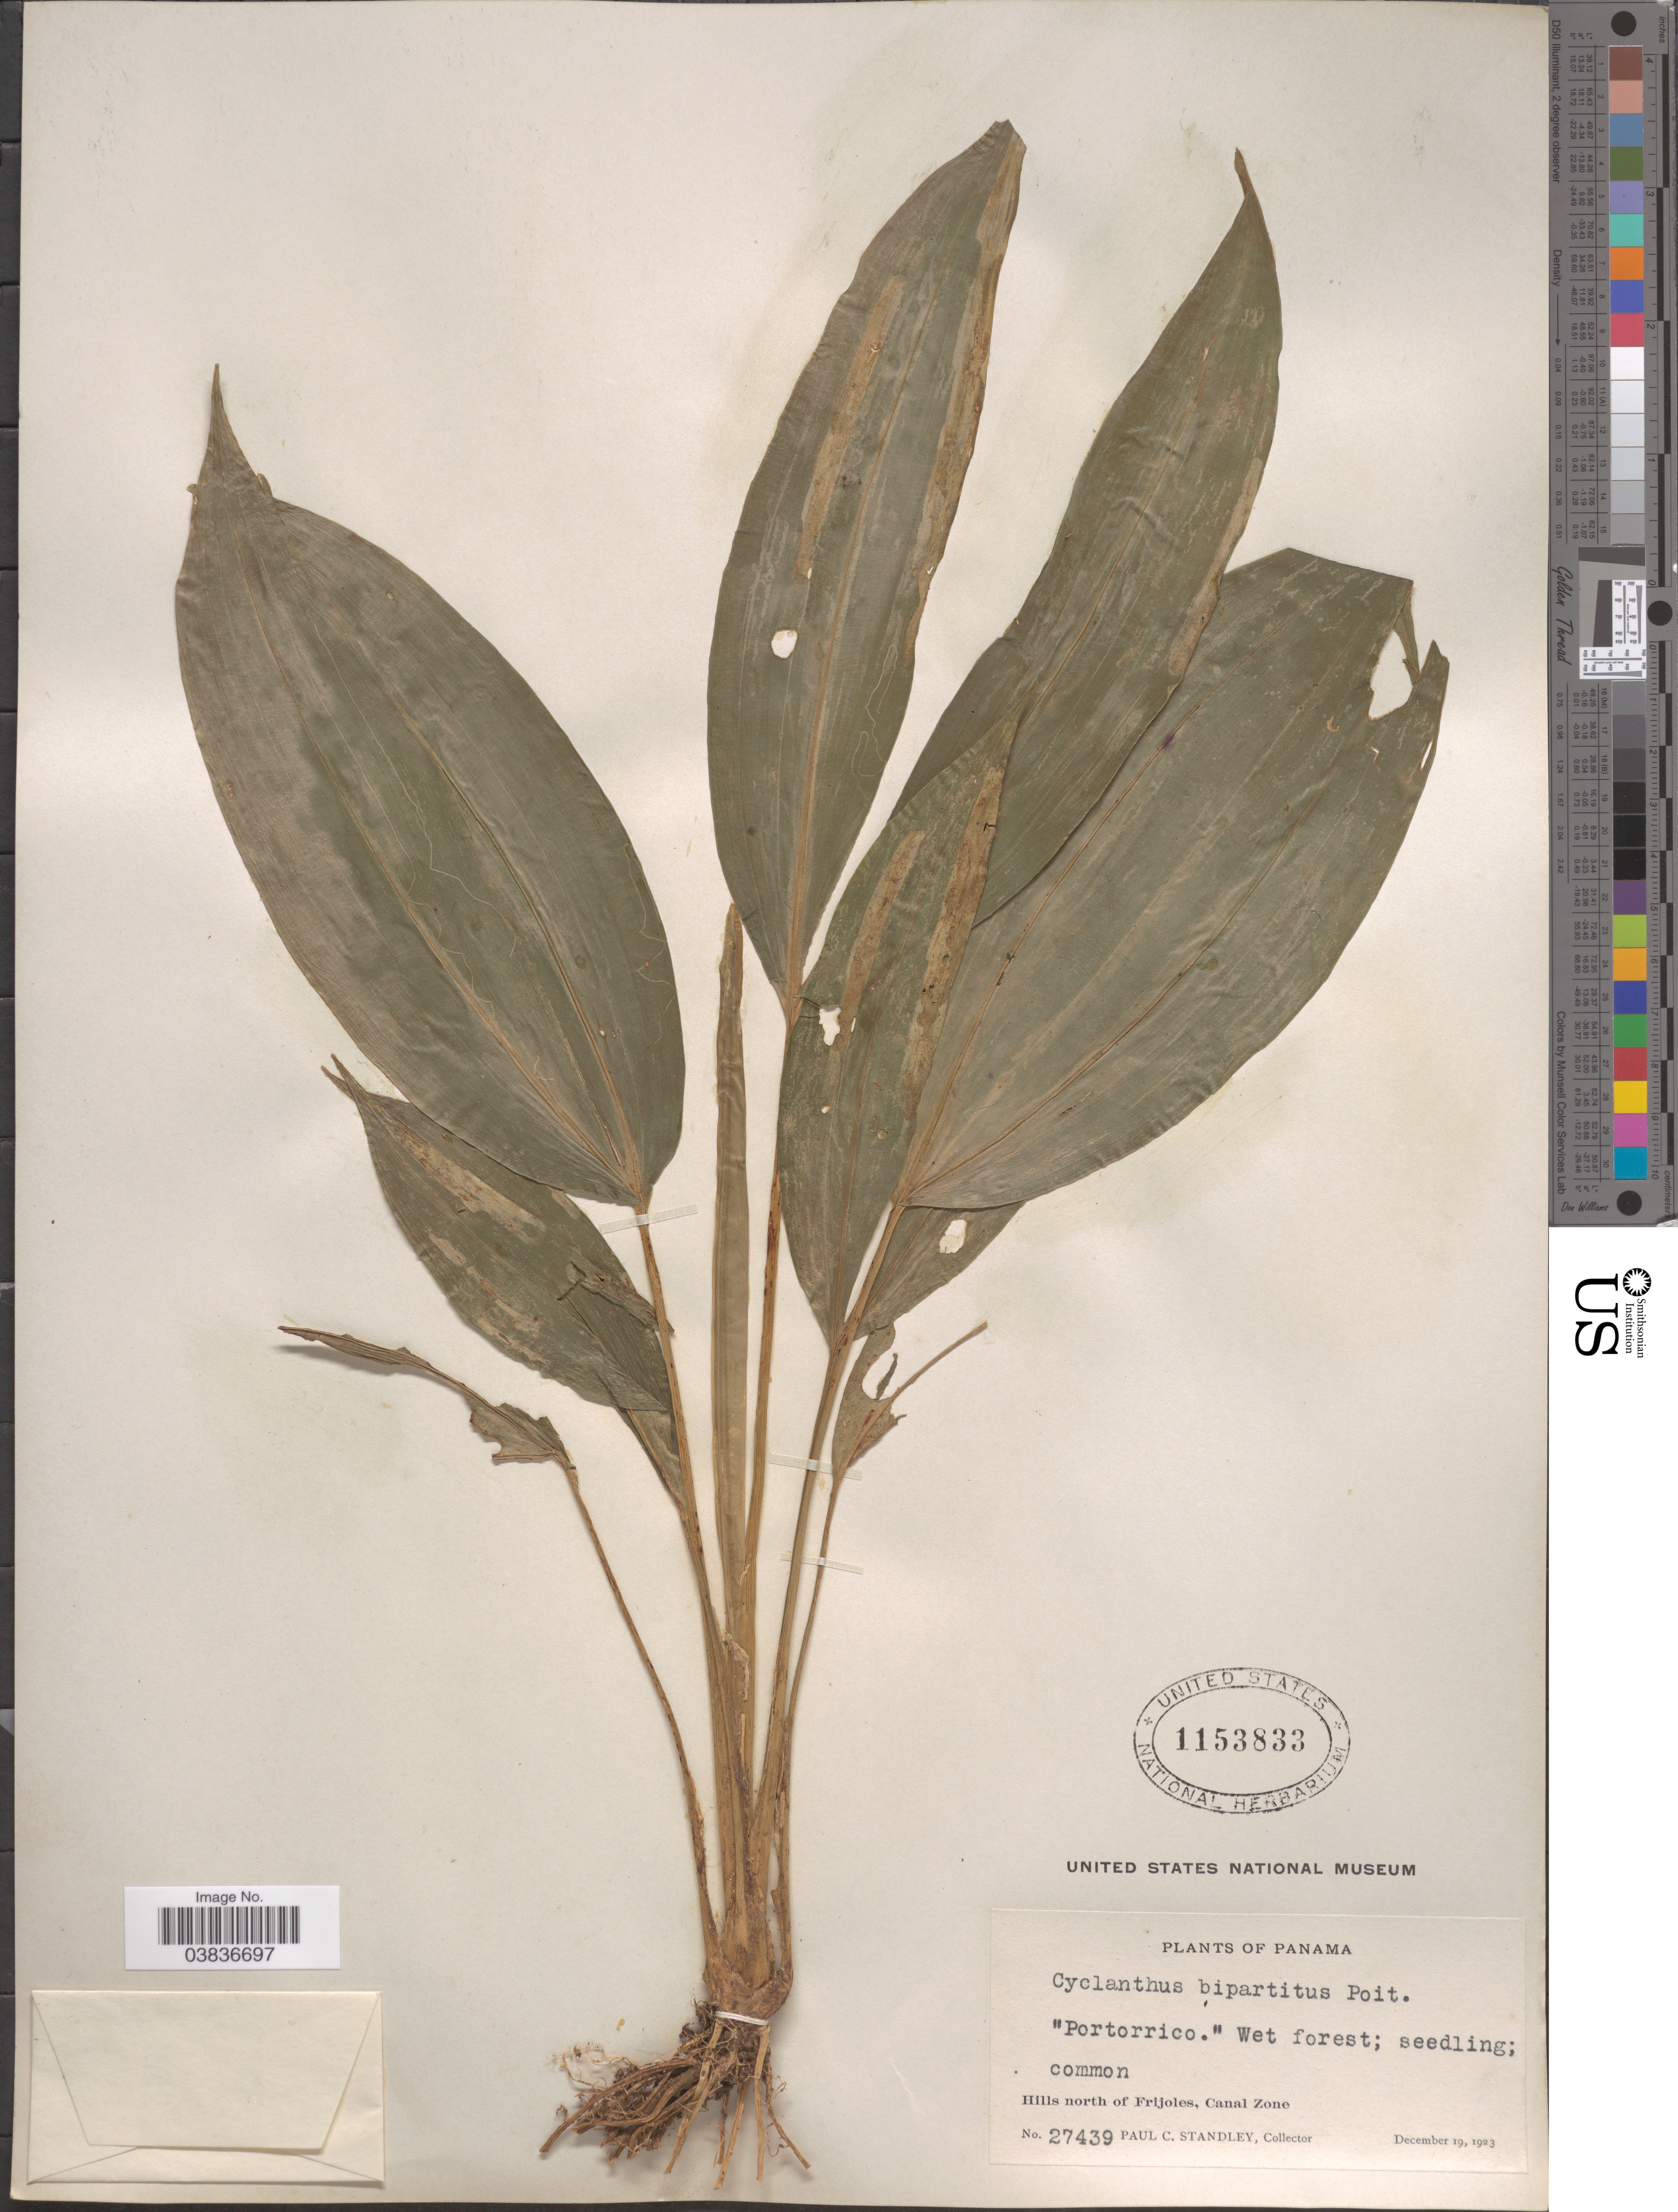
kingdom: Plantae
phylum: Tracheophyta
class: Liliopsida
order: Pandanales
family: Cyclanthaceae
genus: Cyclanthus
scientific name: Cyclanthus bipartitus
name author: Poit. ex A. Rich.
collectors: P. C. Standley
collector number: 27439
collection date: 1923-12-19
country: Panama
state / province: Colón / Panamá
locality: Hills north of Frijoles, Canal Zone.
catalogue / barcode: US 1153833